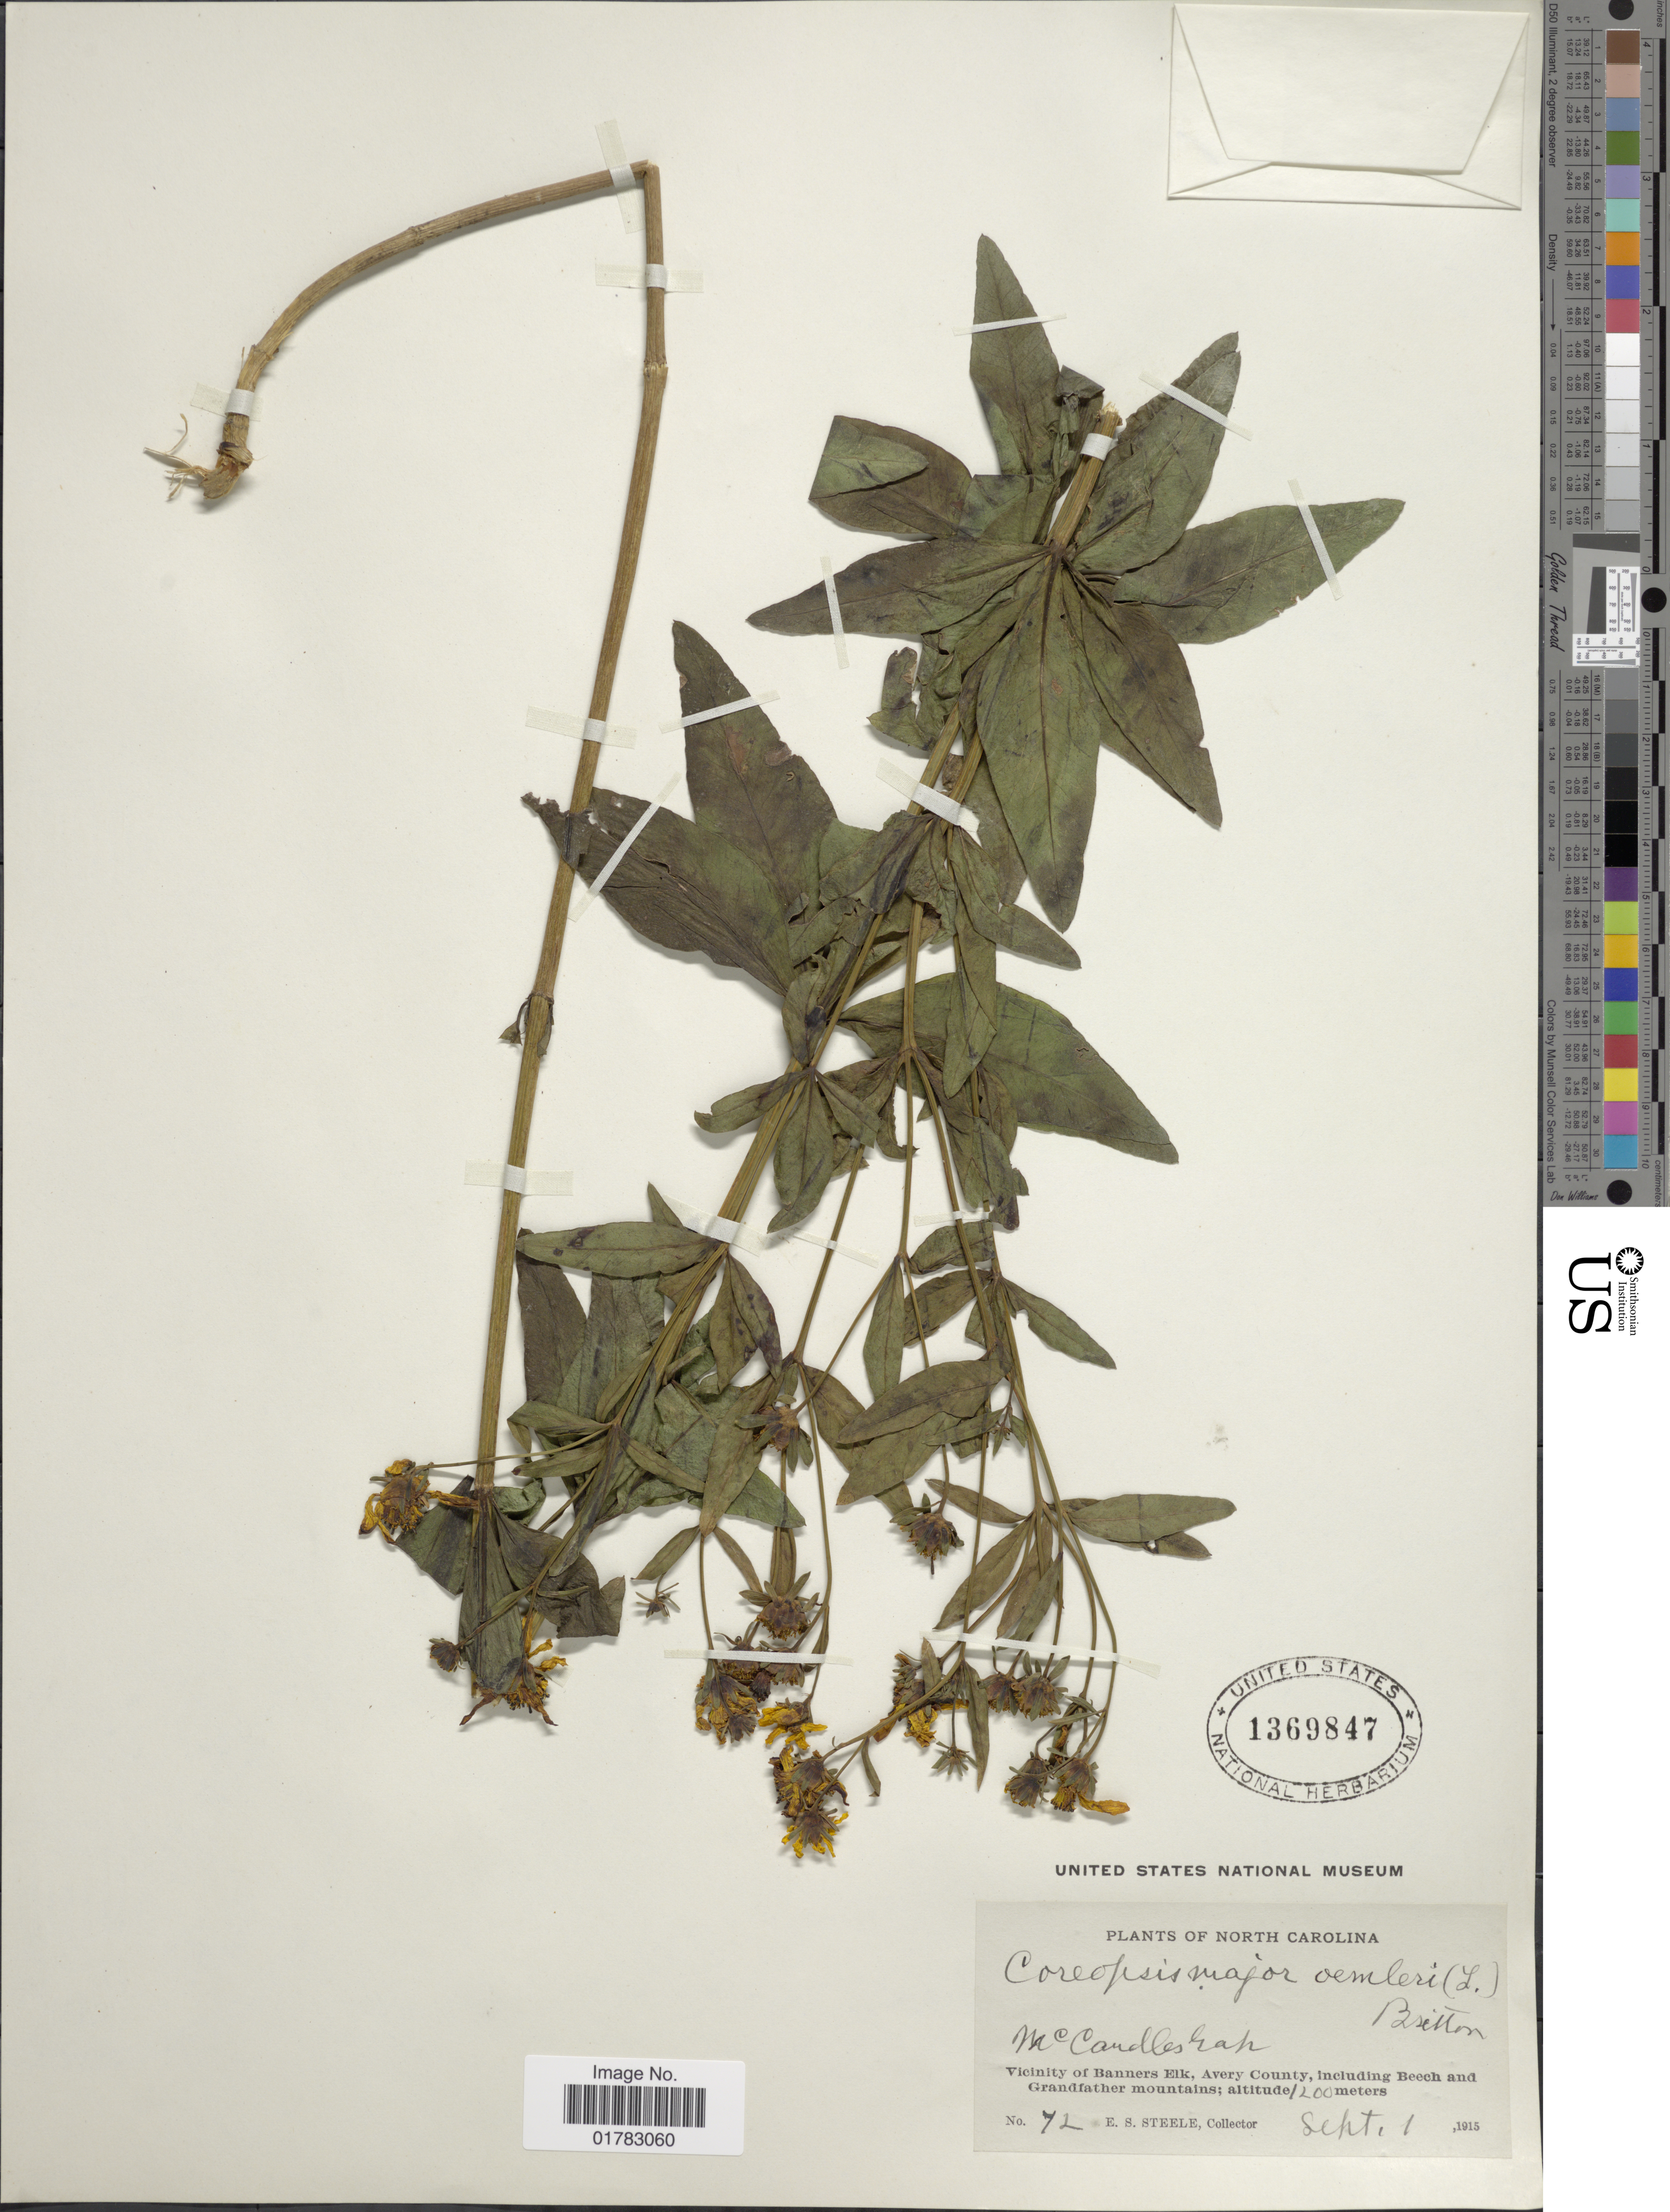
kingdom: Plantae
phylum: Tracheophyta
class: Magnoliopsida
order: Asterales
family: Asteraceae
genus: Coreopsis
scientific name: Coreopsis major var. stellata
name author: (Nutt.) Torr. & A. Gray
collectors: E. Steele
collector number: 72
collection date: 1915-09-01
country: United States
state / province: North Carolina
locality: McCandles Gap, vicinity of Banners Elk, Avery County, including Beech and Grandfather mountains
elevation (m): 1200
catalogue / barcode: US 1369847